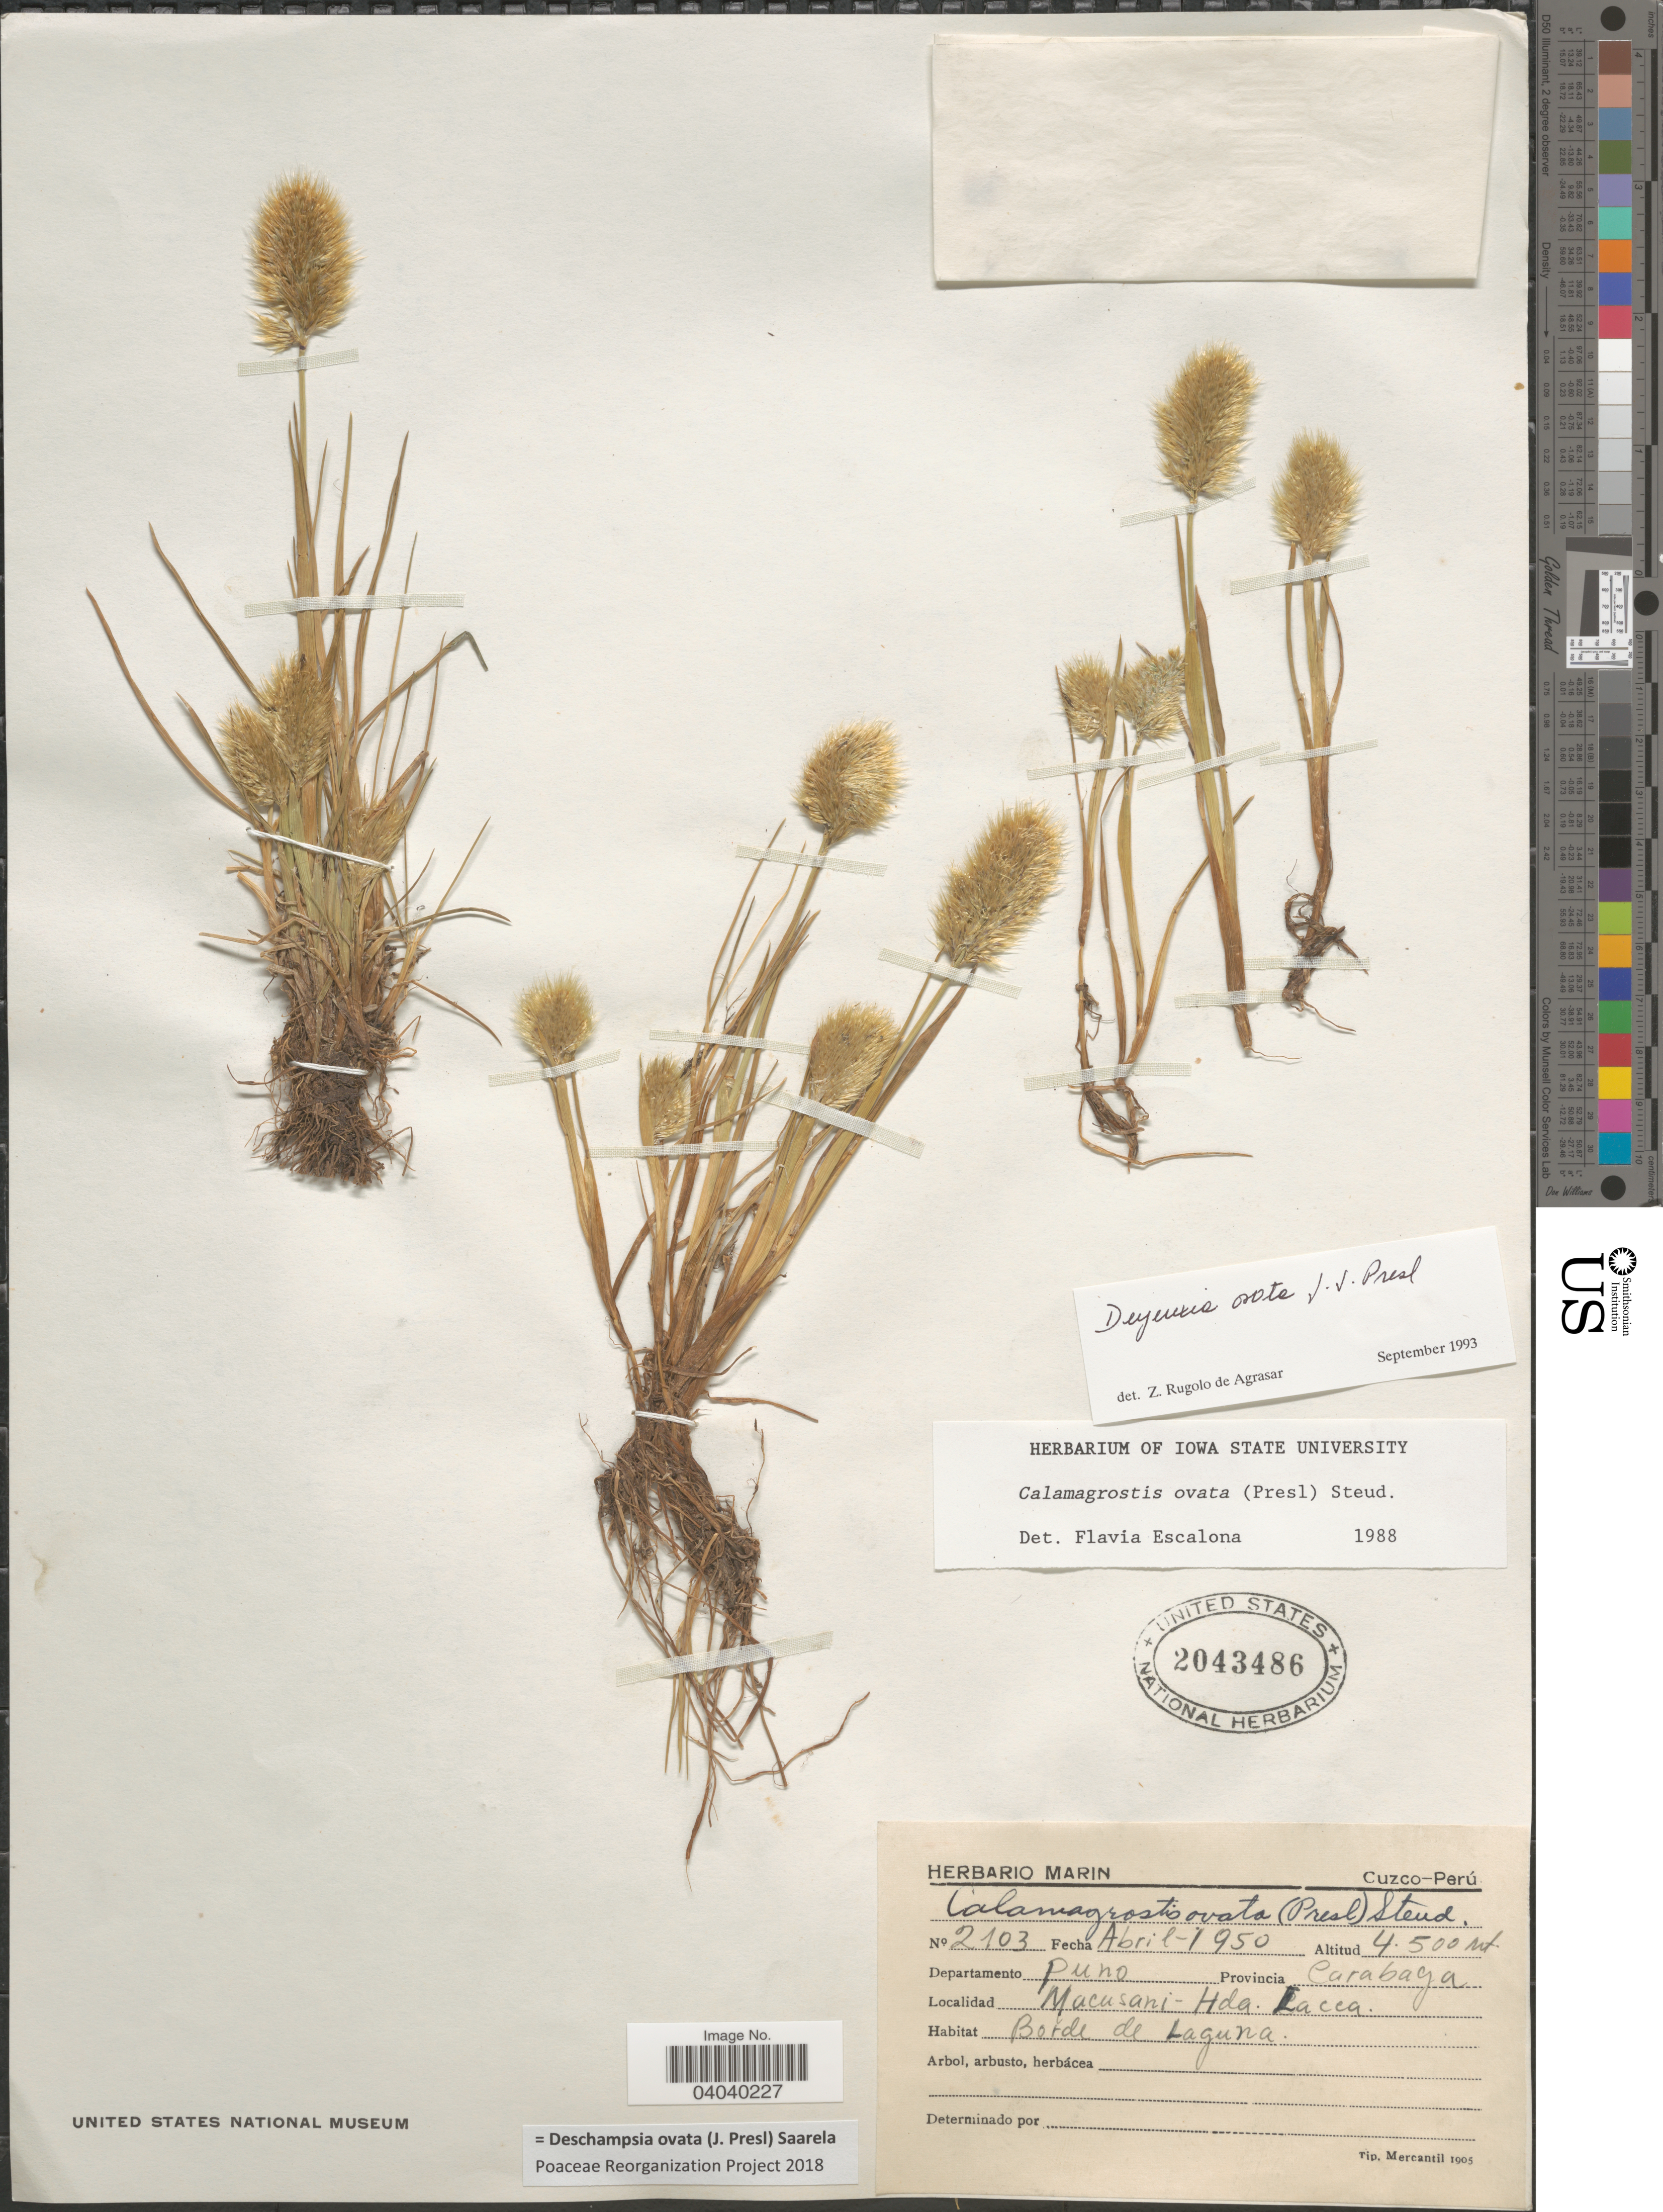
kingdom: Plantae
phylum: Tracheophyta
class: Liliopsida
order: Poales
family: Poaceae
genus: Deschampsia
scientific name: Deschampsia ovata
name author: (J. Presl) Saarela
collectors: ex herb. Marin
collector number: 2103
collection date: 1950-04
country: Peru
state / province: Puno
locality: Departamento Puno. Provincia Carabaya. Macusani - Hda. Lacca. Borde de Laguna.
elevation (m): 4500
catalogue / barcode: US 2043486